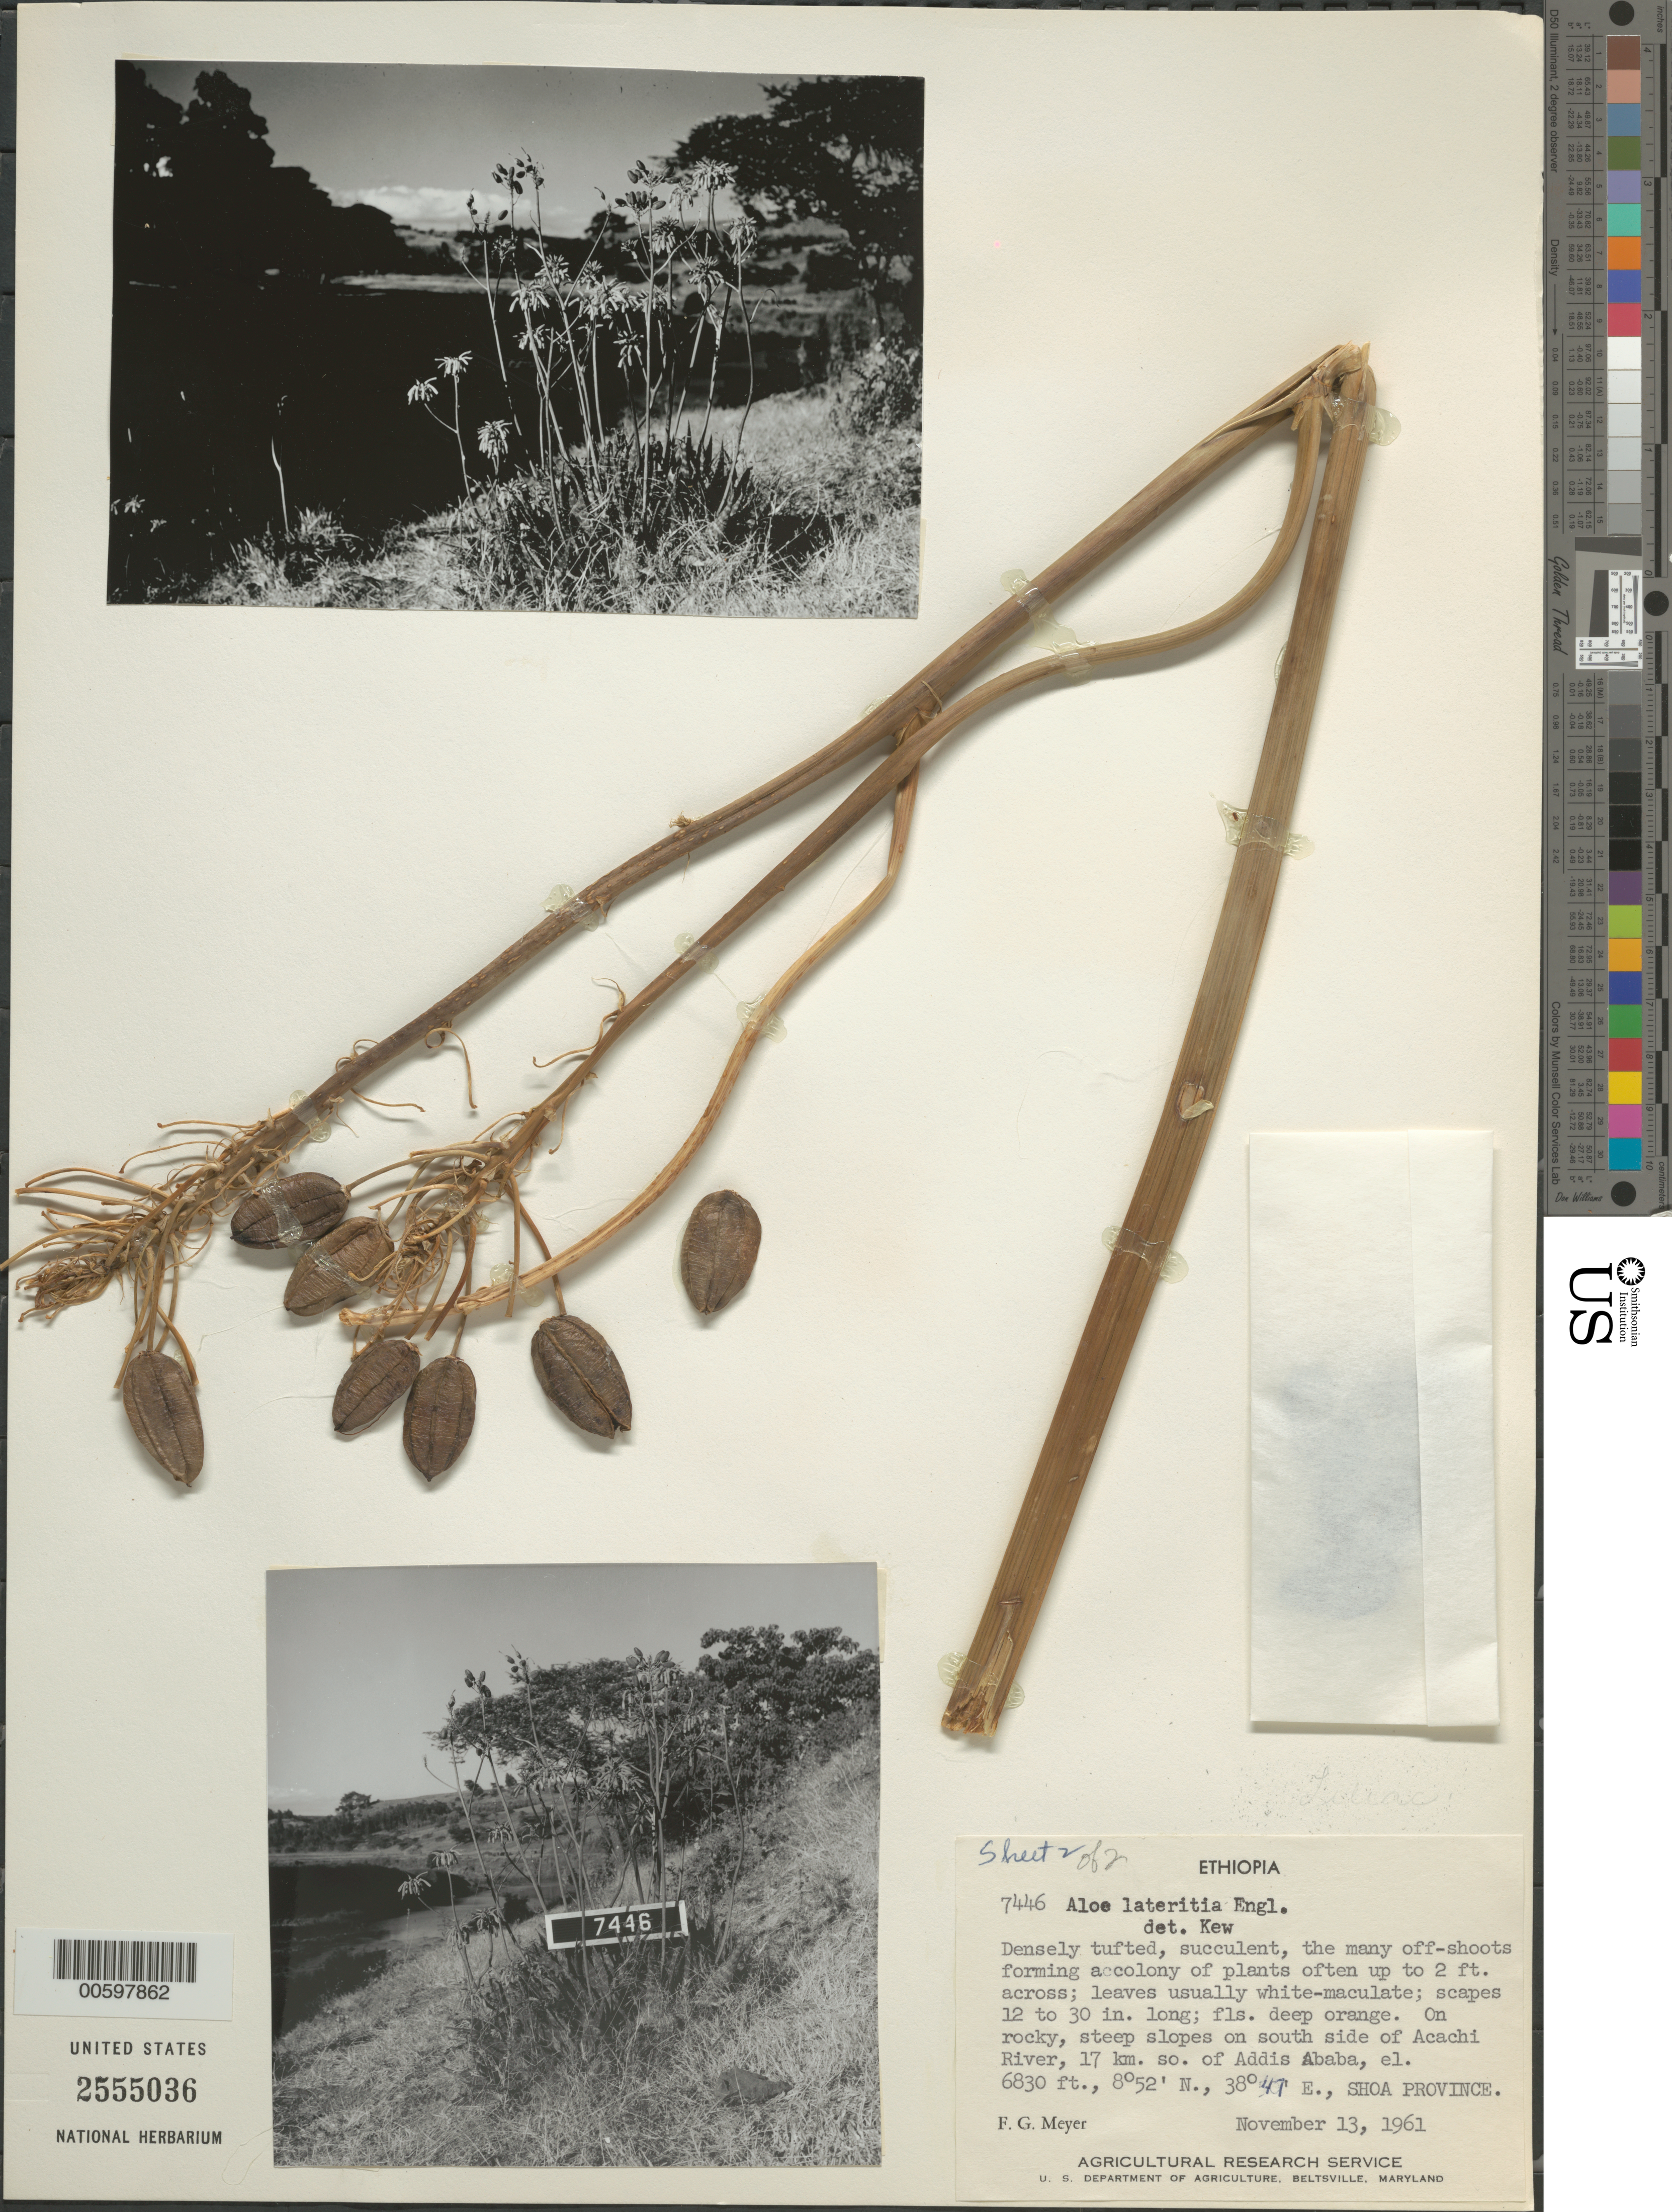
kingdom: Plantae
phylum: Tracheophyta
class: Liliopsida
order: Asparagales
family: Asphodelaceae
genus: Aloe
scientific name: Aloe lateritia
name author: Engl.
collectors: F. G. Meyer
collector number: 7446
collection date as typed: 13 Nov 1961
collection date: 1961-11-13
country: Ethiopia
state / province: Oromiya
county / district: Shewa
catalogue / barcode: US 2555036